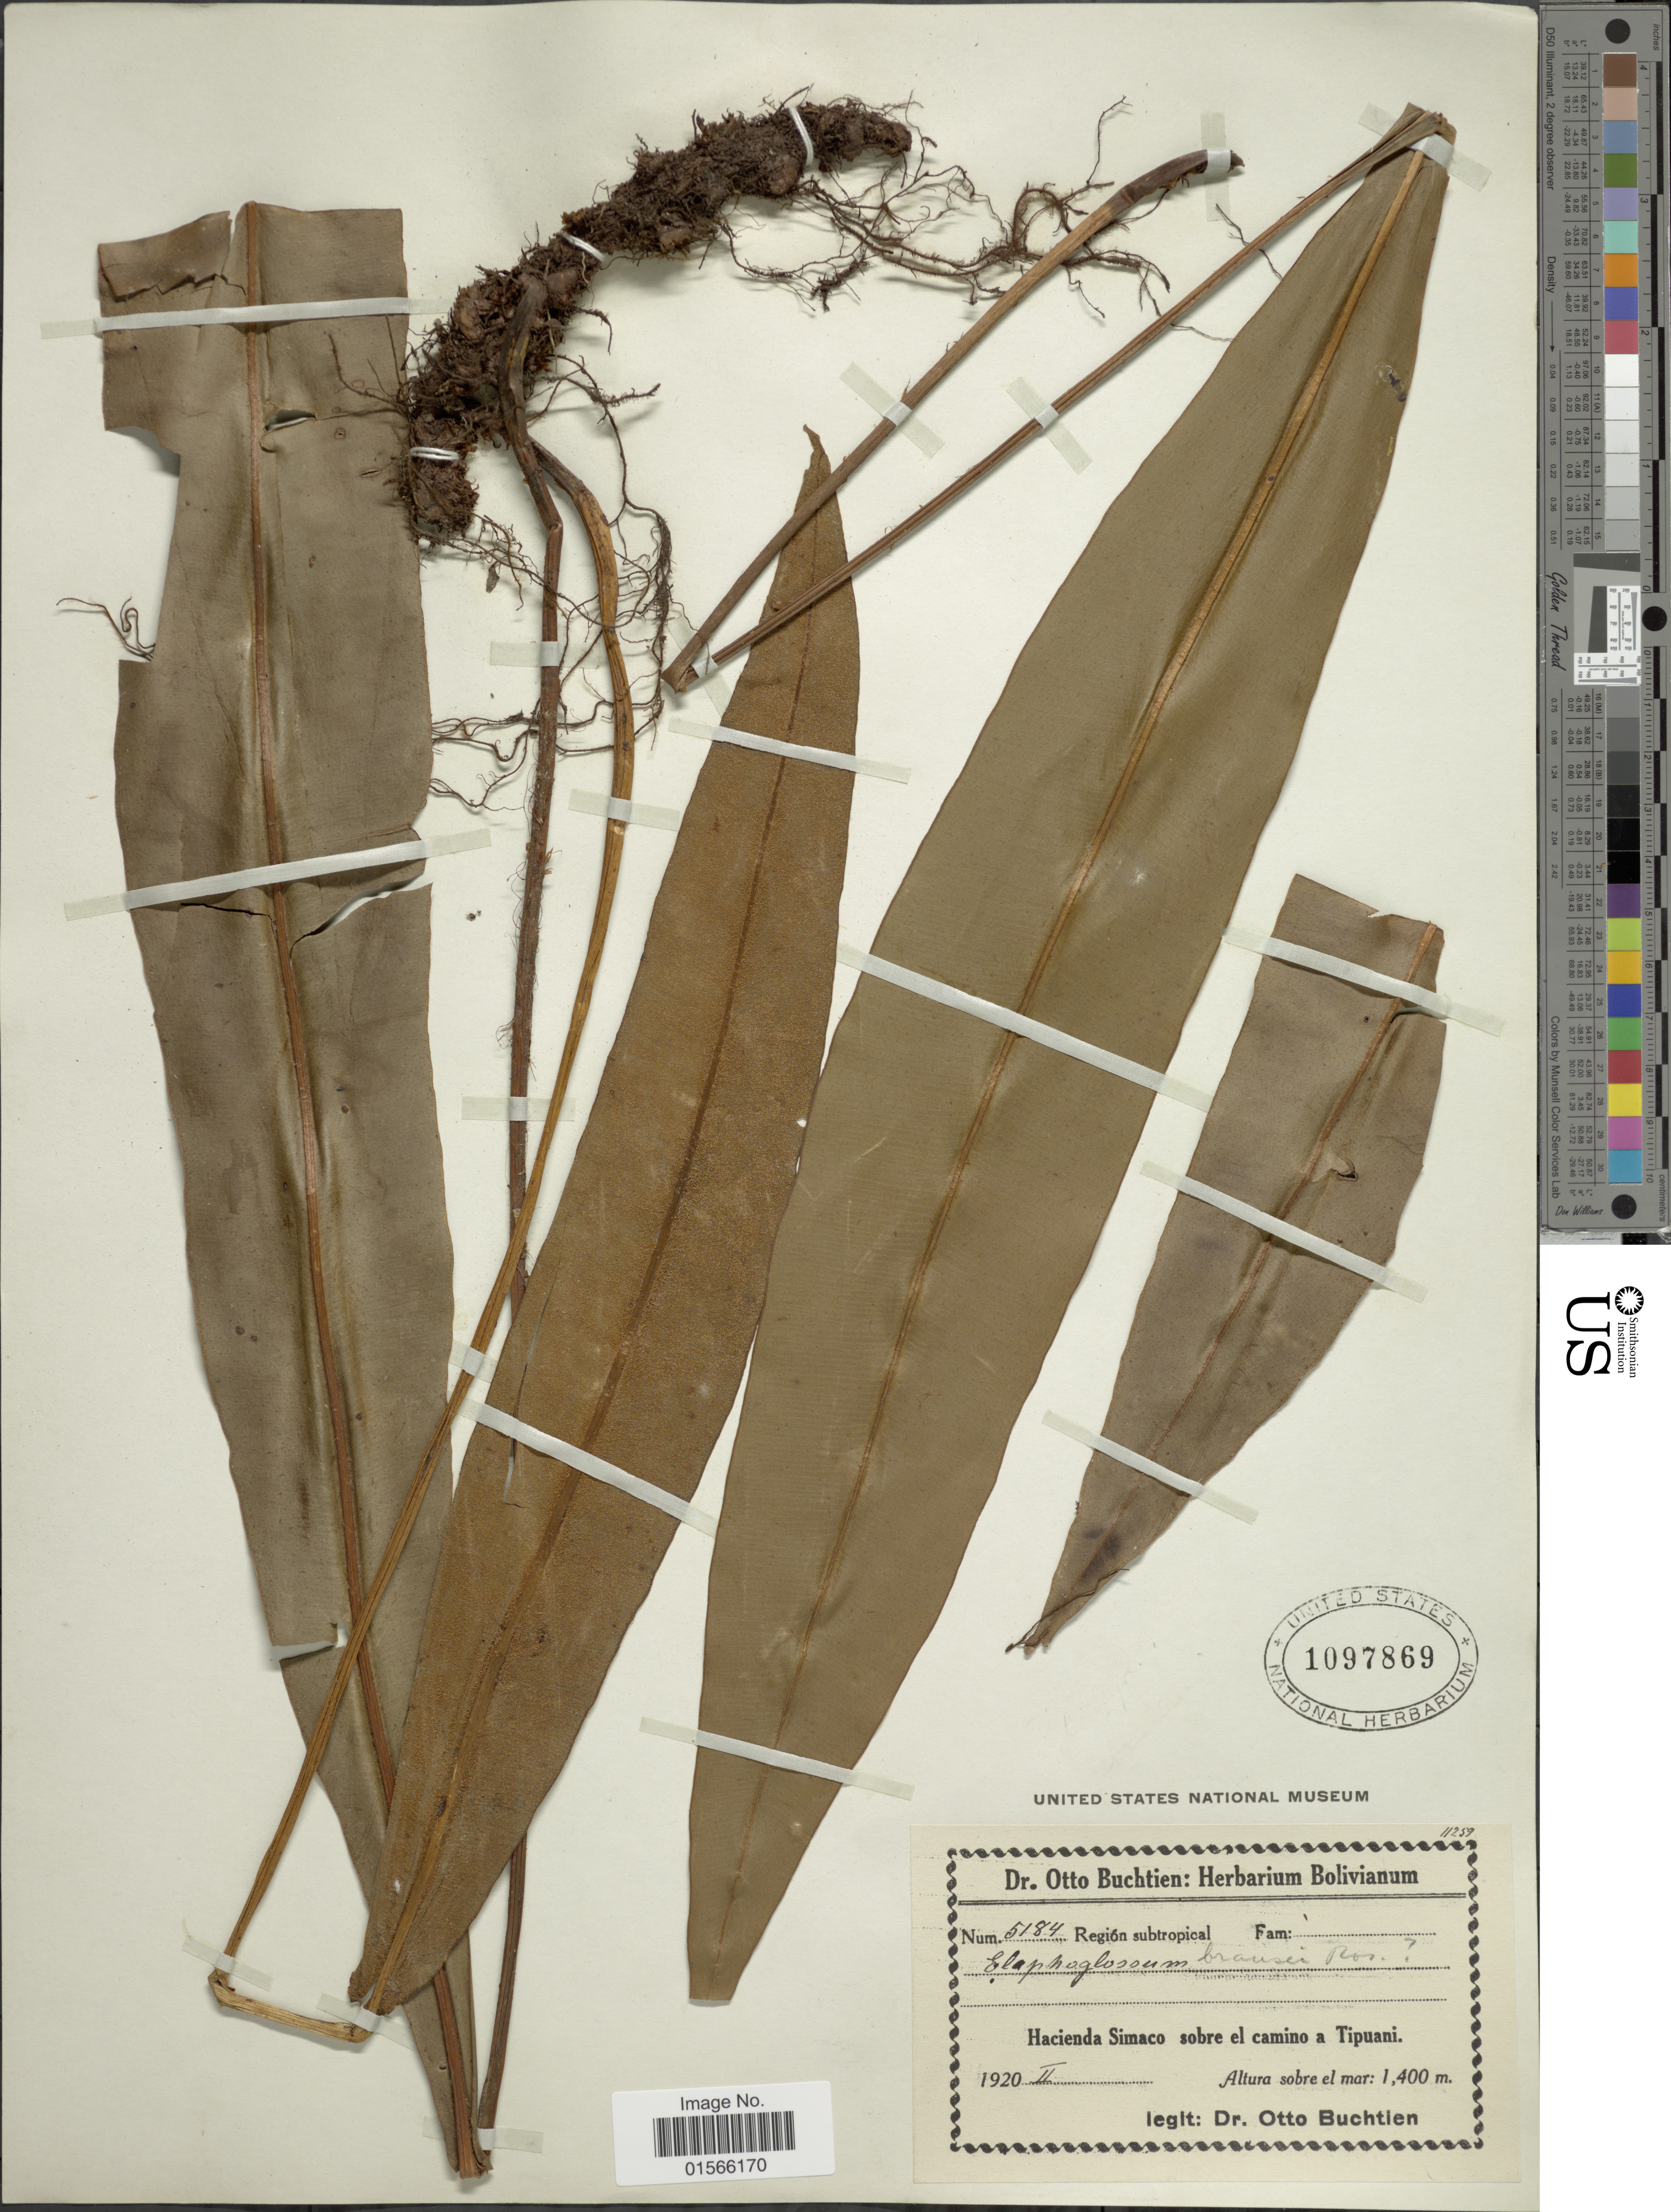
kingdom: Plantae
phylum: Tracheophyta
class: Polypodiopsida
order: Polypodiales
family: Dryopteridaceae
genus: Elaphoglossum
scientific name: Elaphoglossum brausei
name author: Rosenst.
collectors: O. Buchtien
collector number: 5184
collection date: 1920-02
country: Bolivia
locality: Hacienda Simaco sobre el camino a Tipuani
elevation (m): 1400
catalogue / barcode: US 1097869